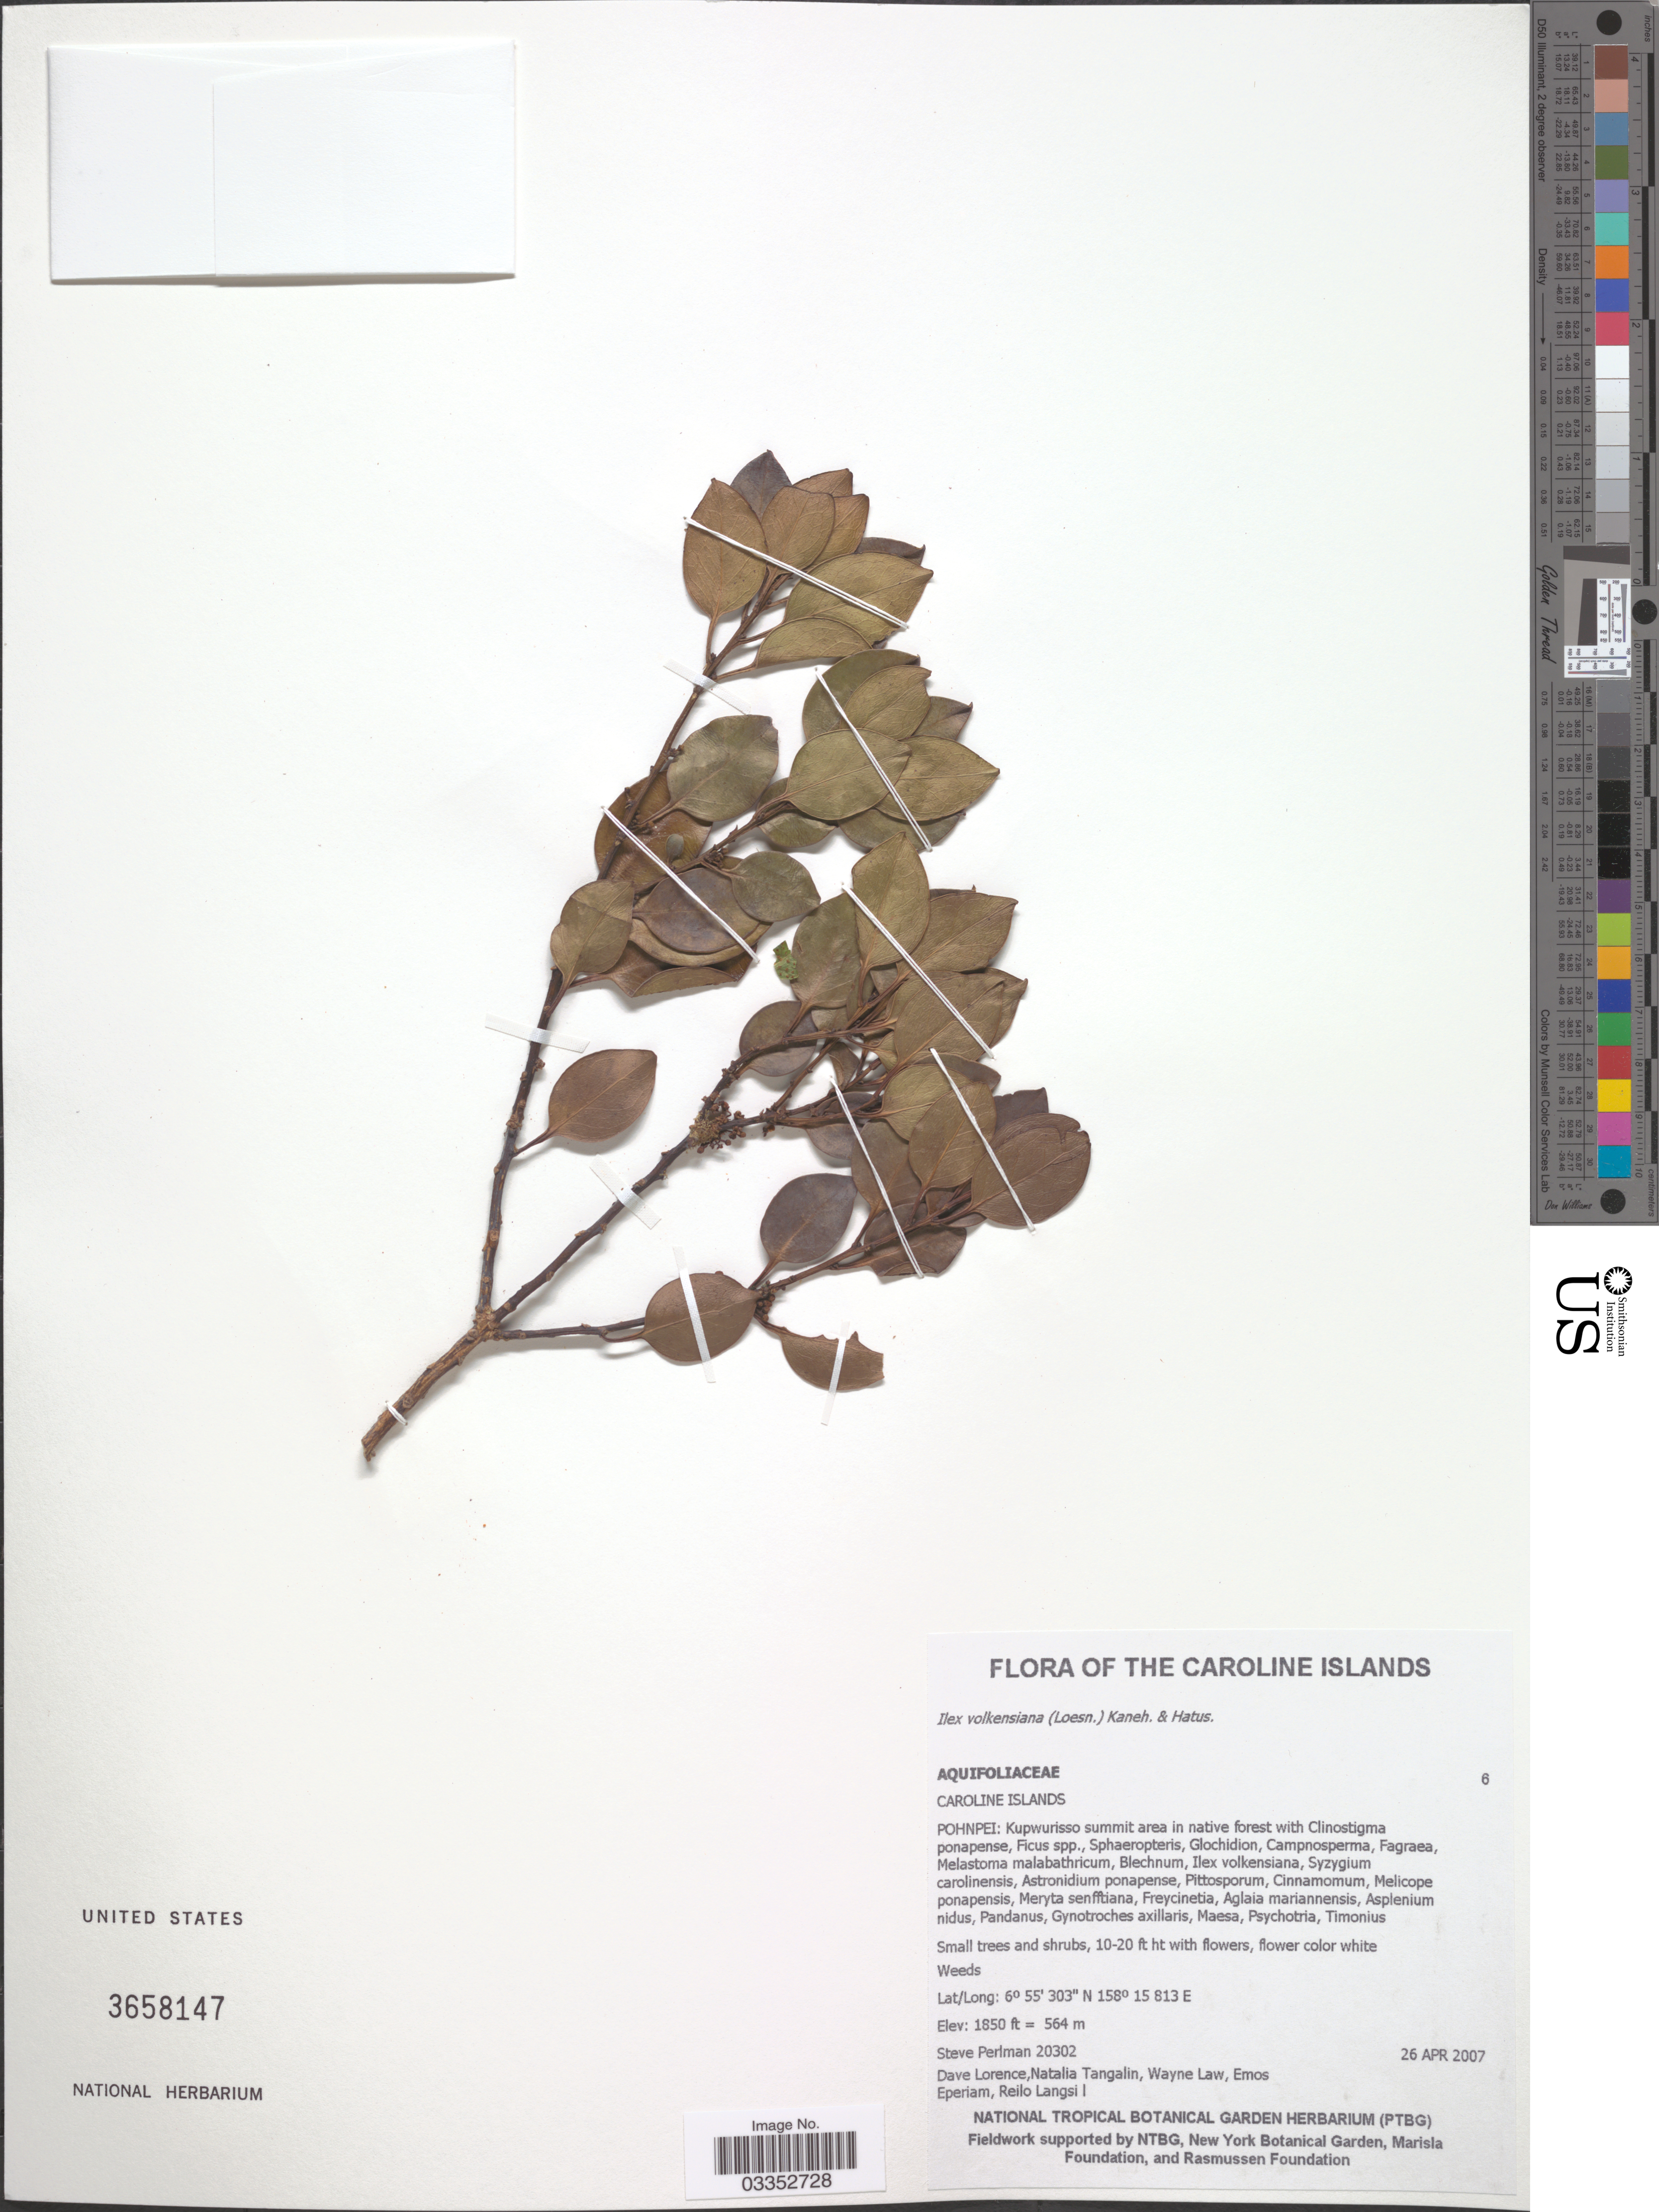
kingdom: Plantae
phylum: Tracheophyta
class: Magnoliopsida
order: Aquifoliales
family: Aquifoliaceae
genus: Ilex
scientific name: Ilex volkensiana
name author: (Loes.) Kaneh. & Hatus.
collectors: S. Perlman, D. Lorence, N. Tangalin, W. Law & et al.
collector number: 20302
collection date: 2007-04-26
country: Micronesia, Federated States of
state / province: Pohnpei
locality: The Caroline Islands. Pohnpei: Kupwurisso summit area in native forest.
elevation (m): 564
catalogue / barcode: US 3658147